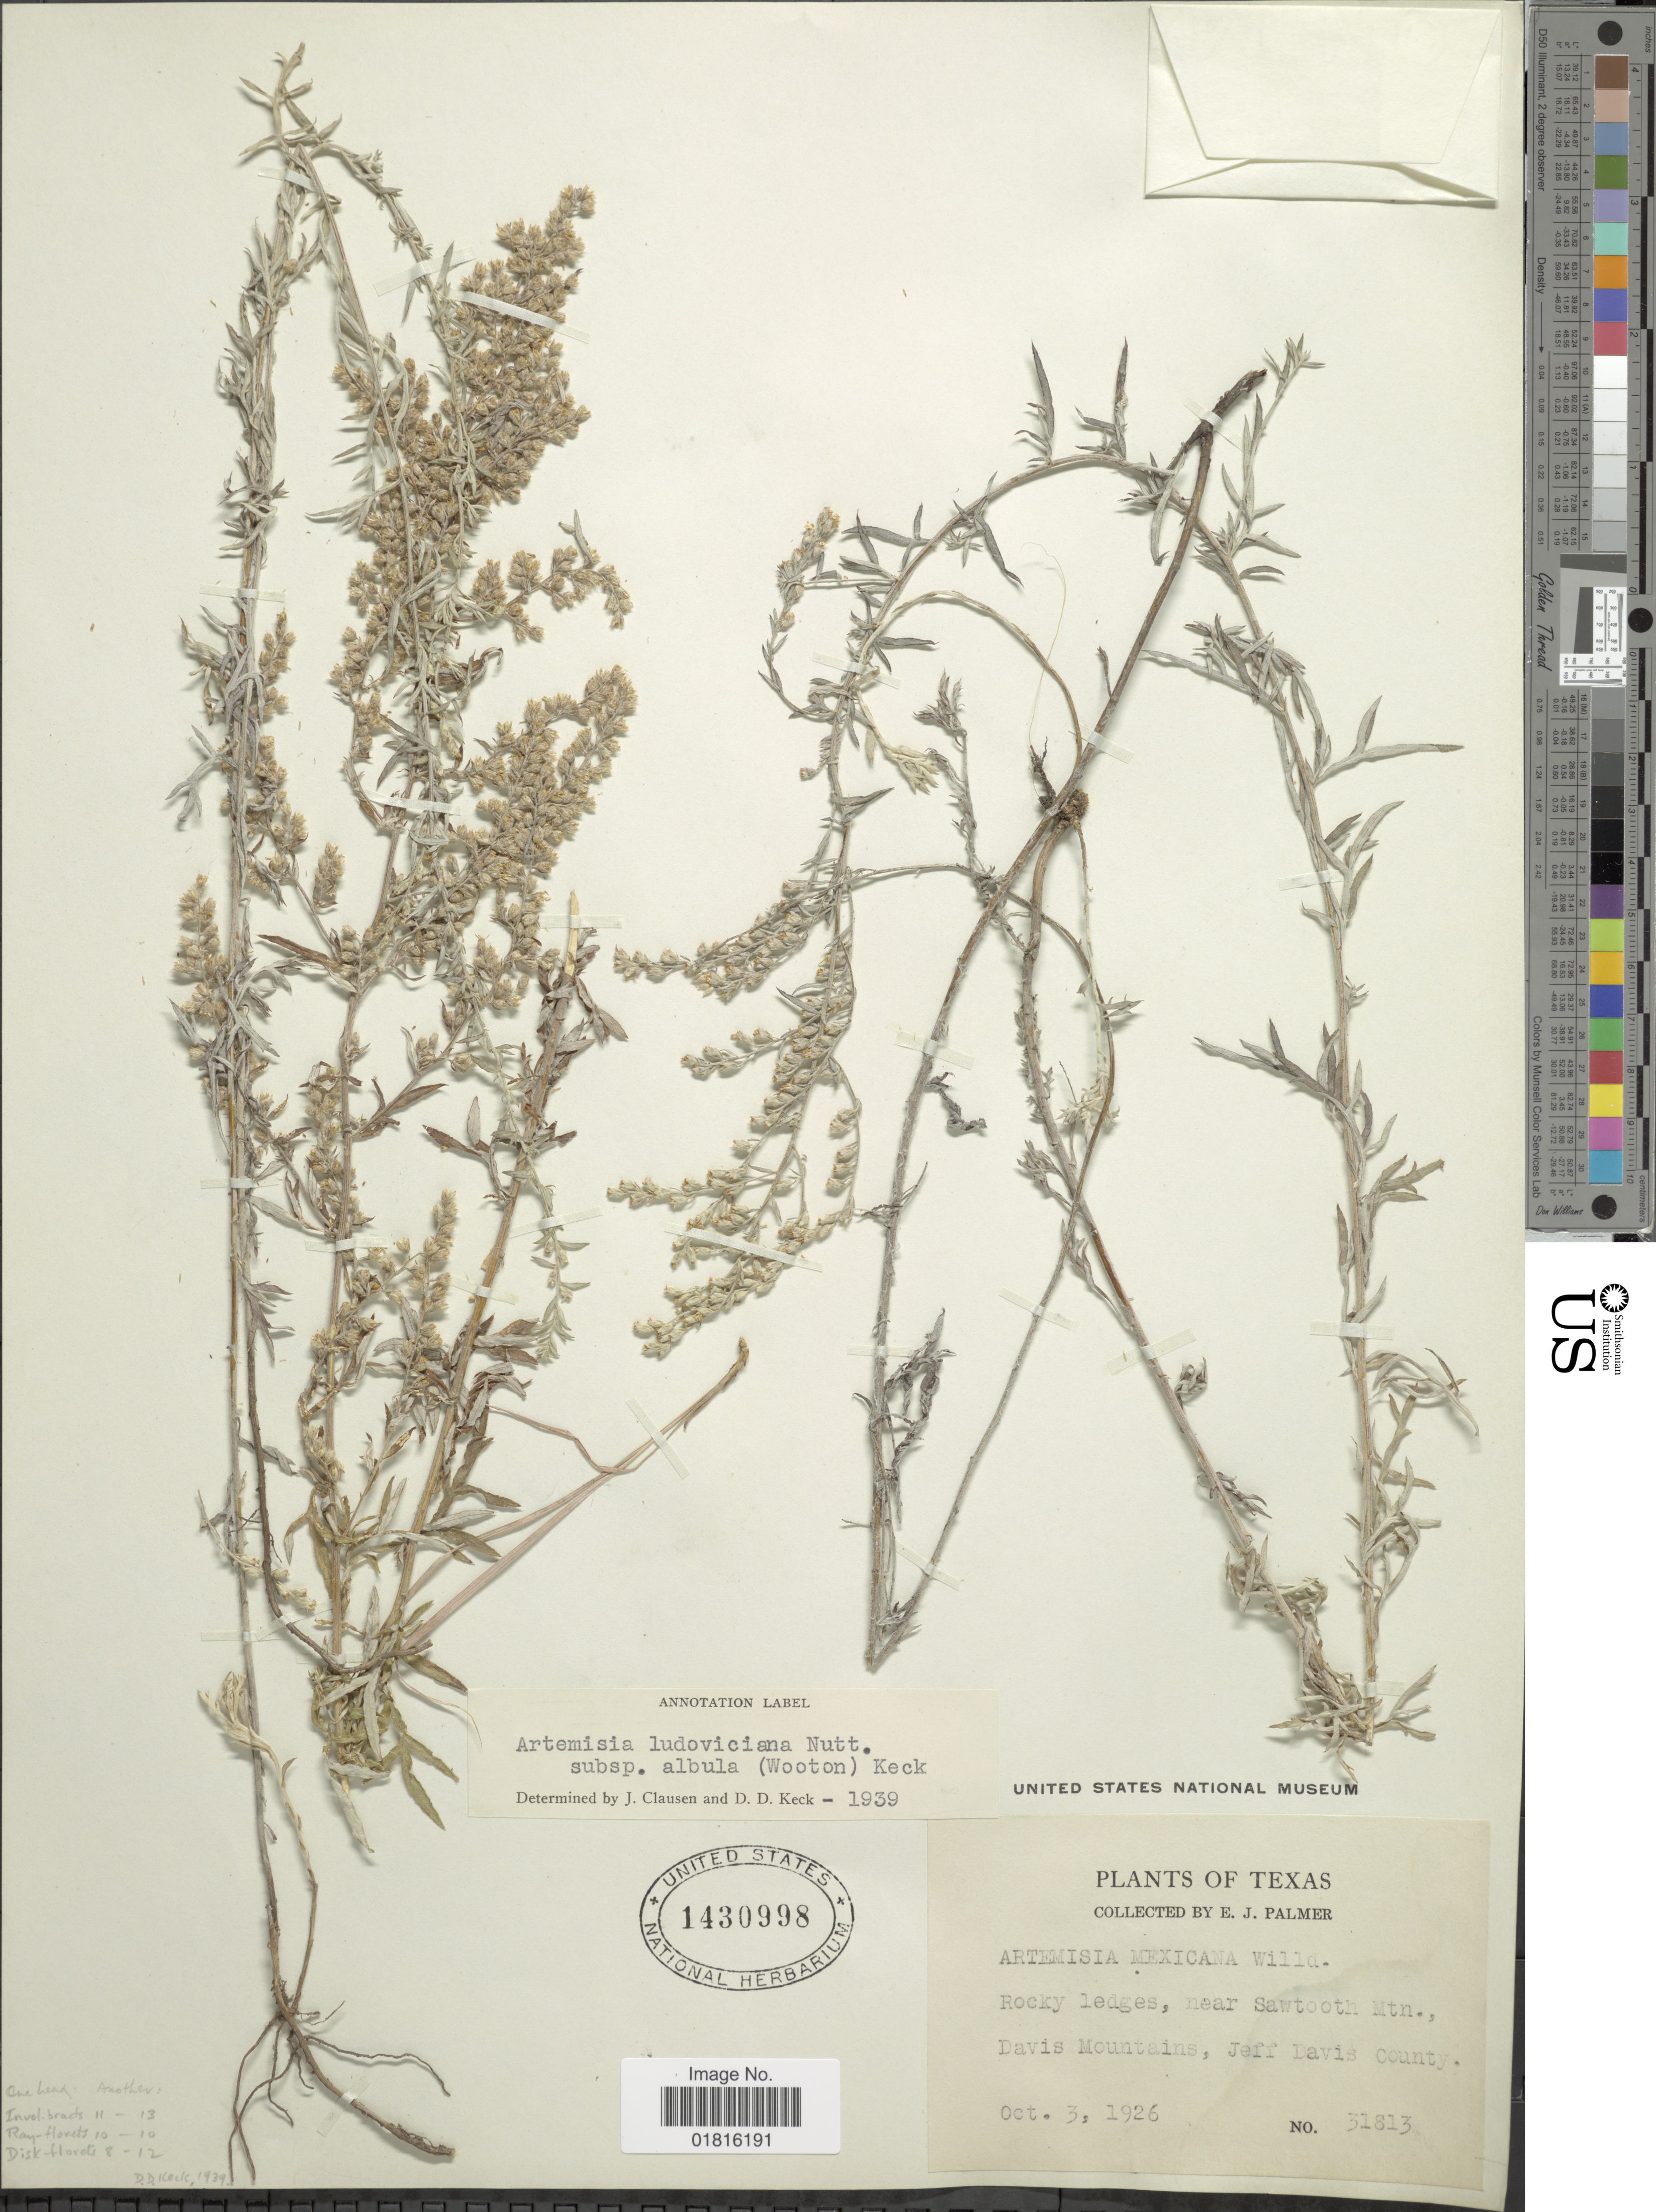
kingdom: Plantae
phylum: Tracheophyta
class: Magnoliopsida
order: Asterales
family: Asteraceae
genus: Artemisia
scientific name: Artemisia ludoviciana subsp. albula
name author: (Wooton) D.D. Keck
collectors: E. J. Palmer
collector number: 31813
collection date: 1926-10-03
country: United States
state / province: Texas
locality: Rocky ledges, near Sawtooth Mtn., Davis Mountains, Jeff Davis County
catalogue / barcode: US 1430998